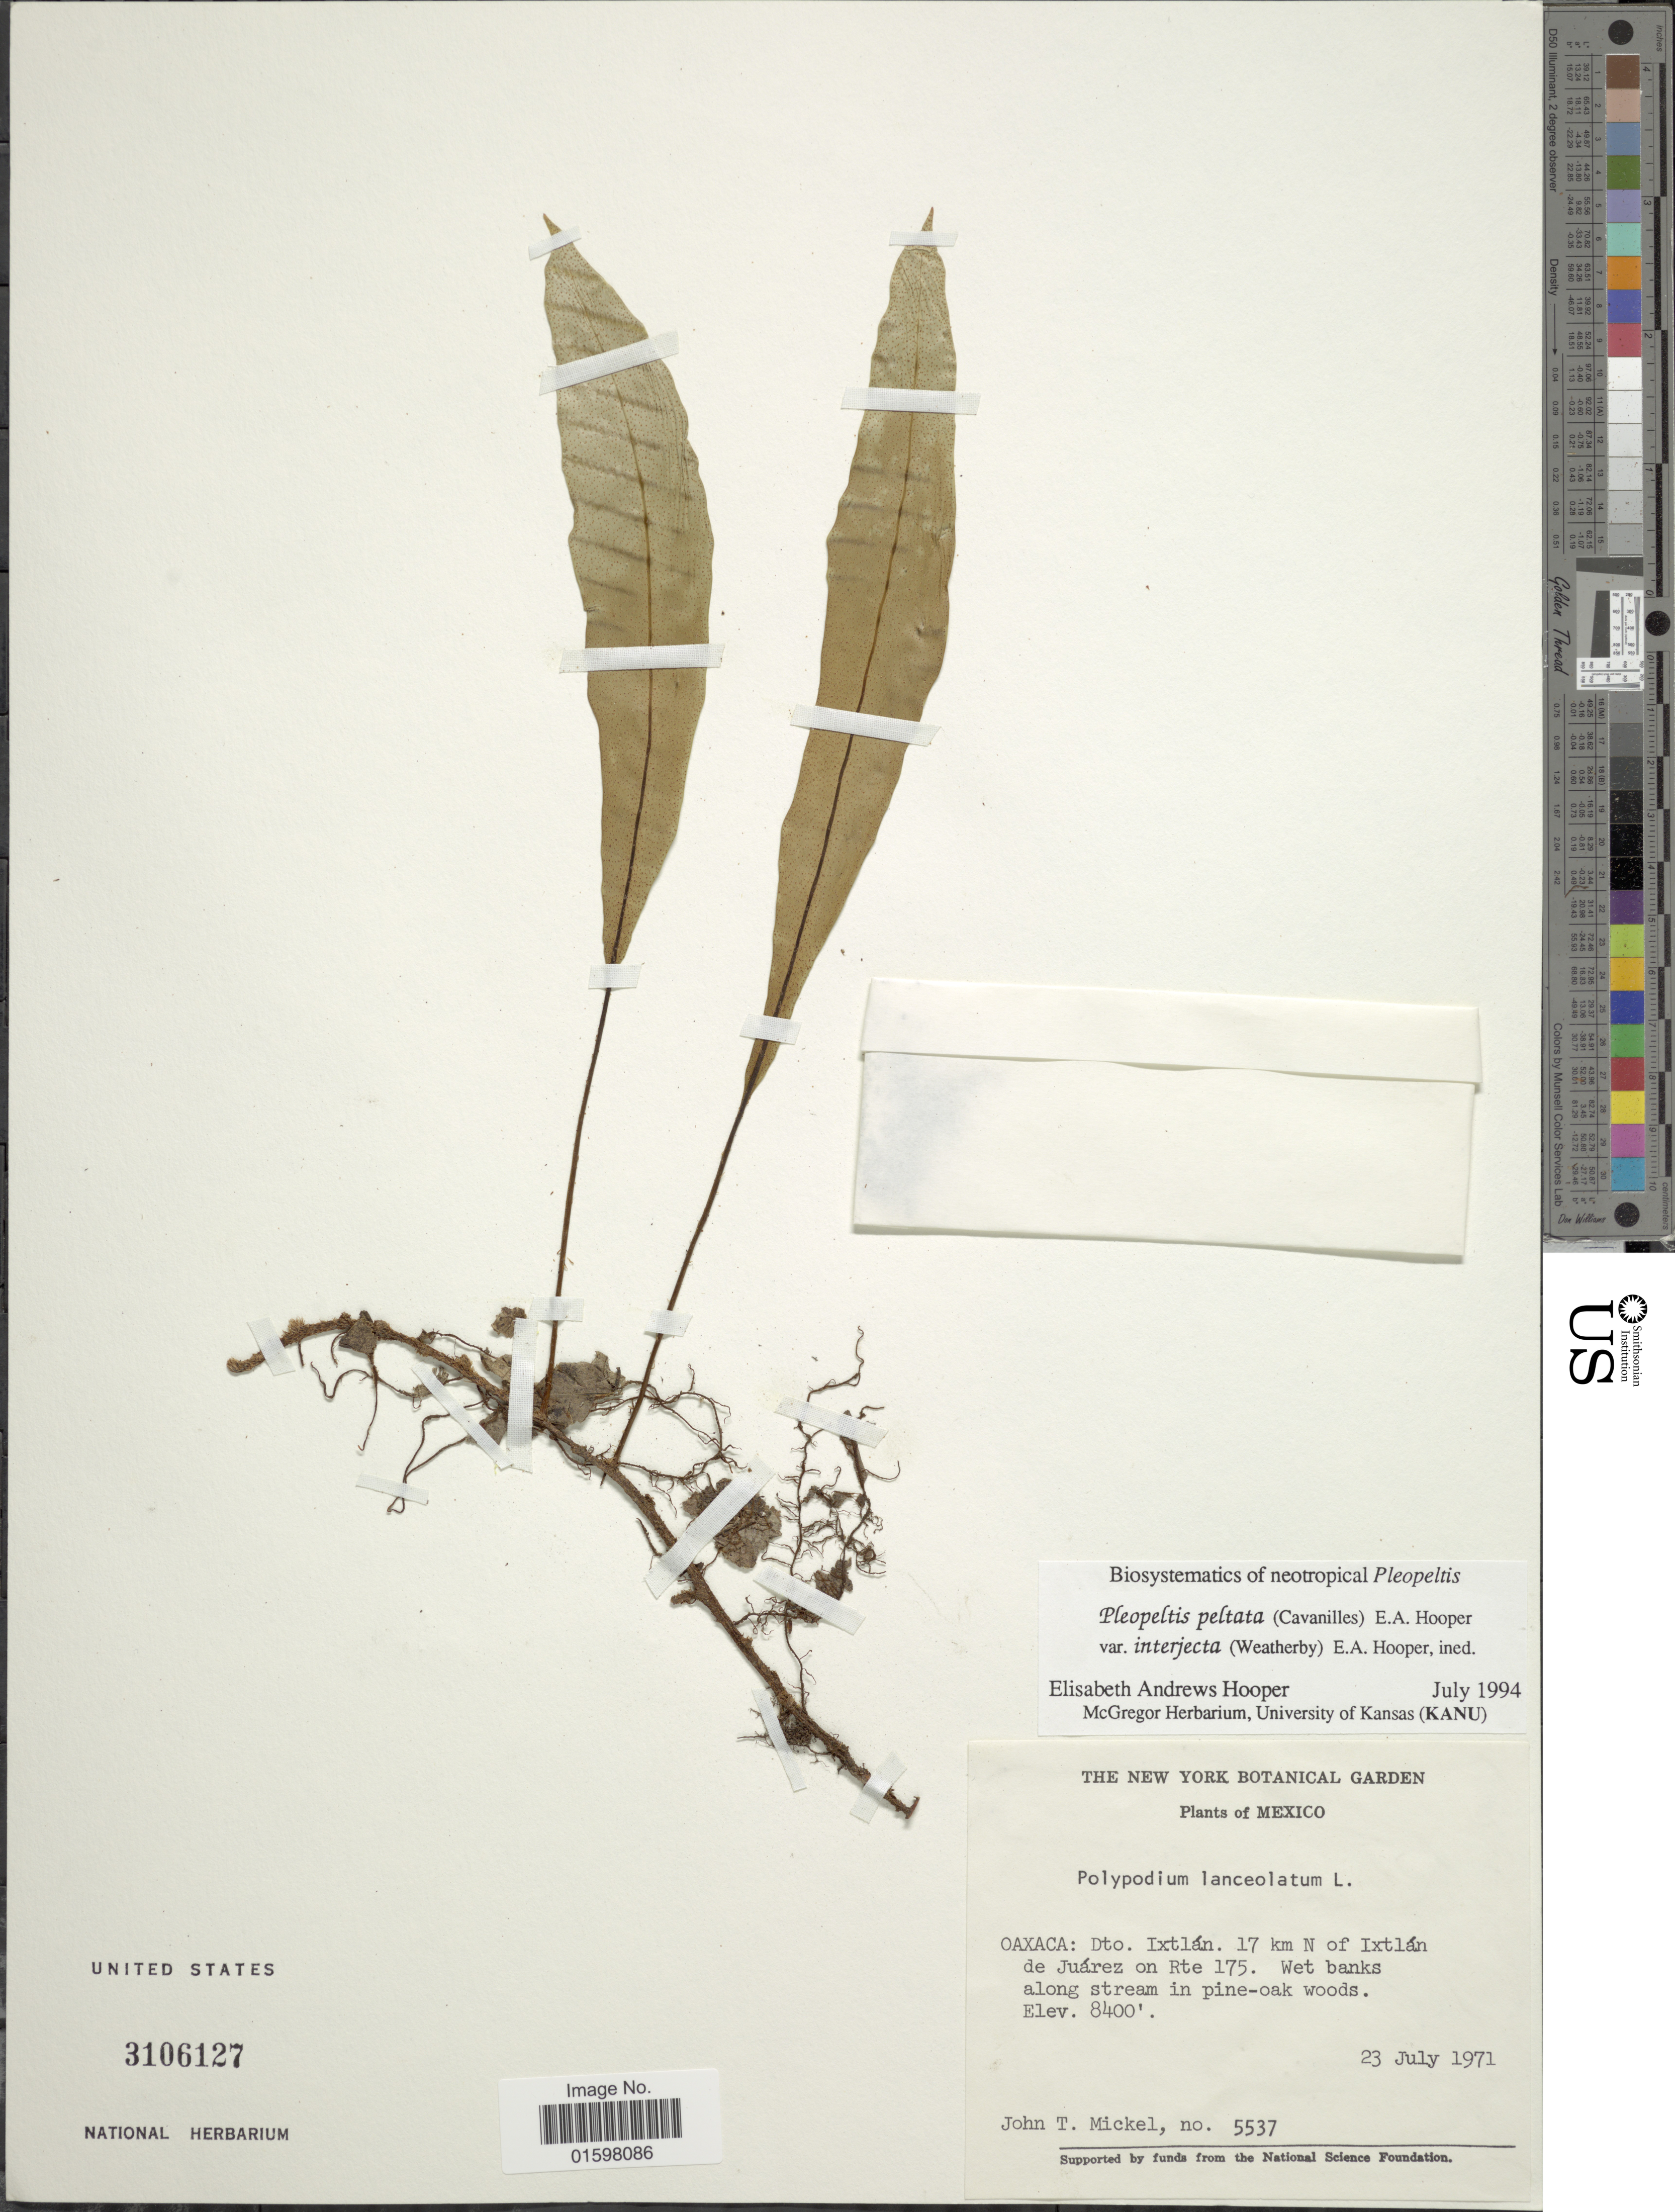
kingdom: Plantae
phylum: Tracheophyta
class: Polypodiopsida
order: Polypodiales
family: Polypodiaceae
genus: Pleopeltis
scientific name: Pleopeltis peltata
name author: Scort.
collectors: J. T. Mickel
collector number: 5537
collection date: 1971-07-23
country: Mexico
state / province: Oaxaca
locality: Dto., Ixtlan, 17 km N o Ixtlan de Juarez on Rte 175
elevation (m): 2560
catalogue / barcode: US 3106127